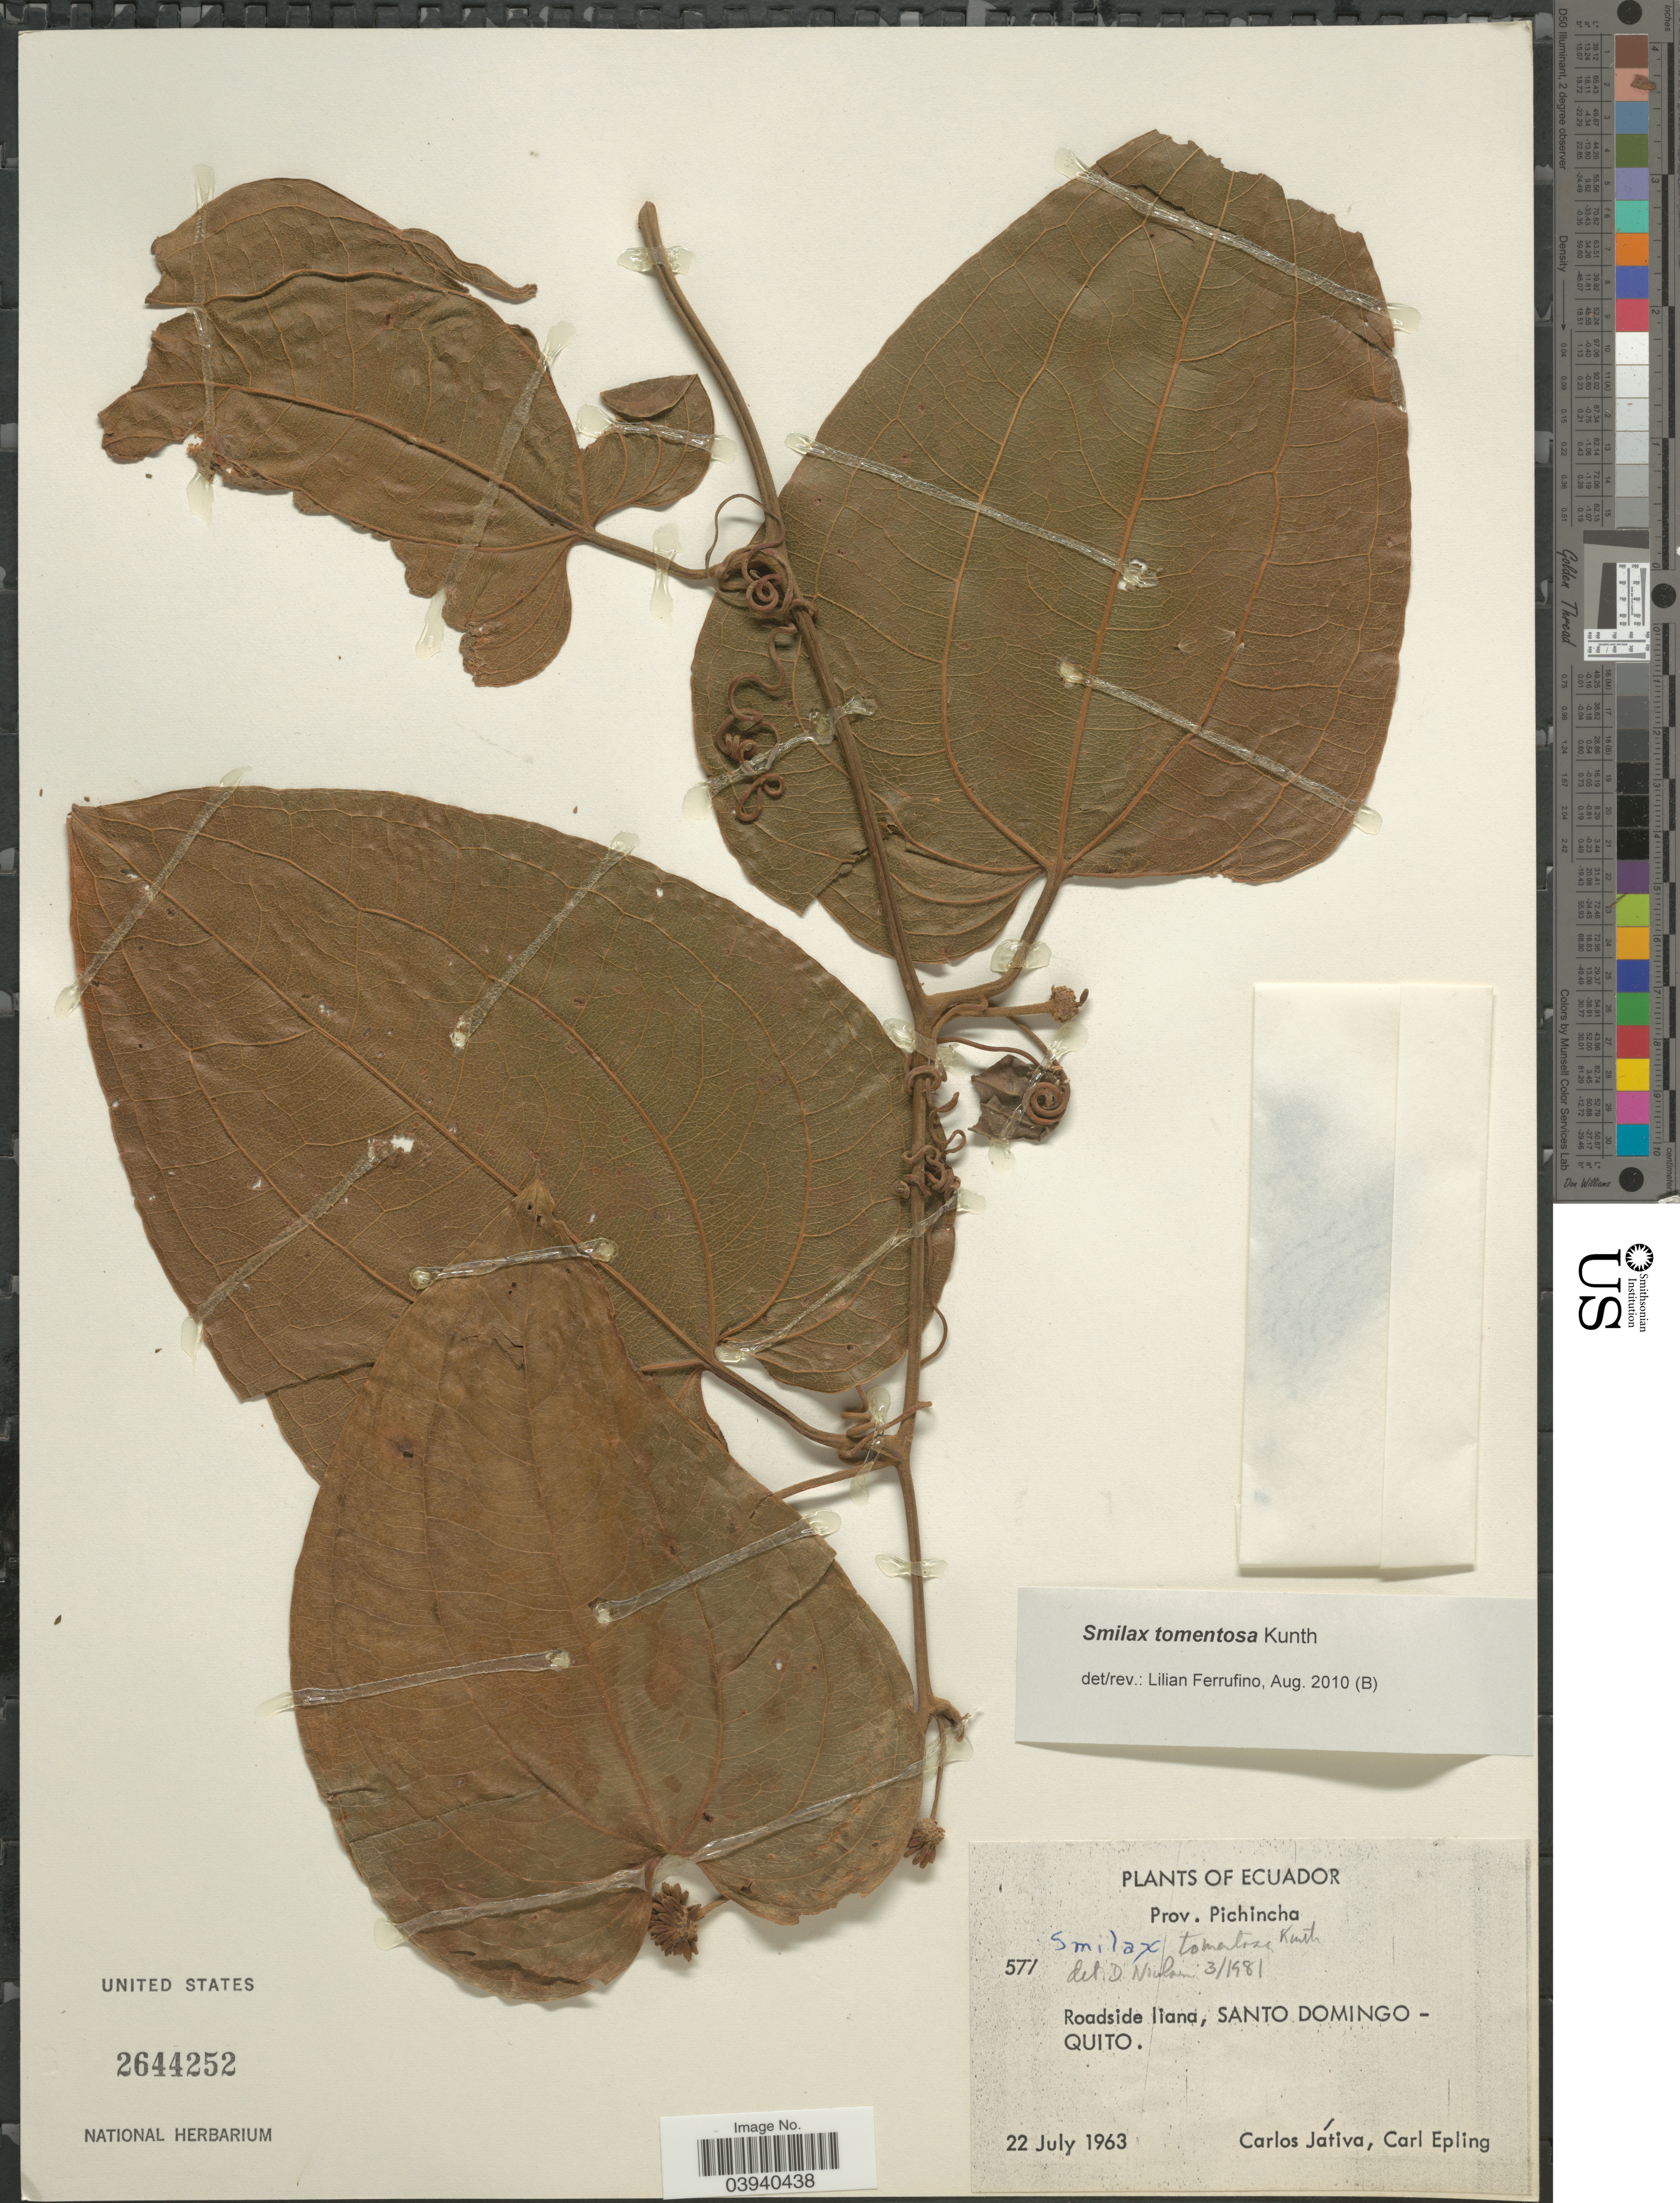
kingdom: Plantae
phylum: Tracheophyta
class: Liliopsida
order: Liliales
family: Smilacaceae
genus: Smilax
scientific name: Smilax tomentosa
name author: Kunth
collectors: C. D. Játiva & C. C. Epling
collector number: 577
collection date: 1963-07-22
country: Ecuador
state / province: Pichincha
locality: Santo Domingo - Quito.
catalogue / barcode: US 2644252